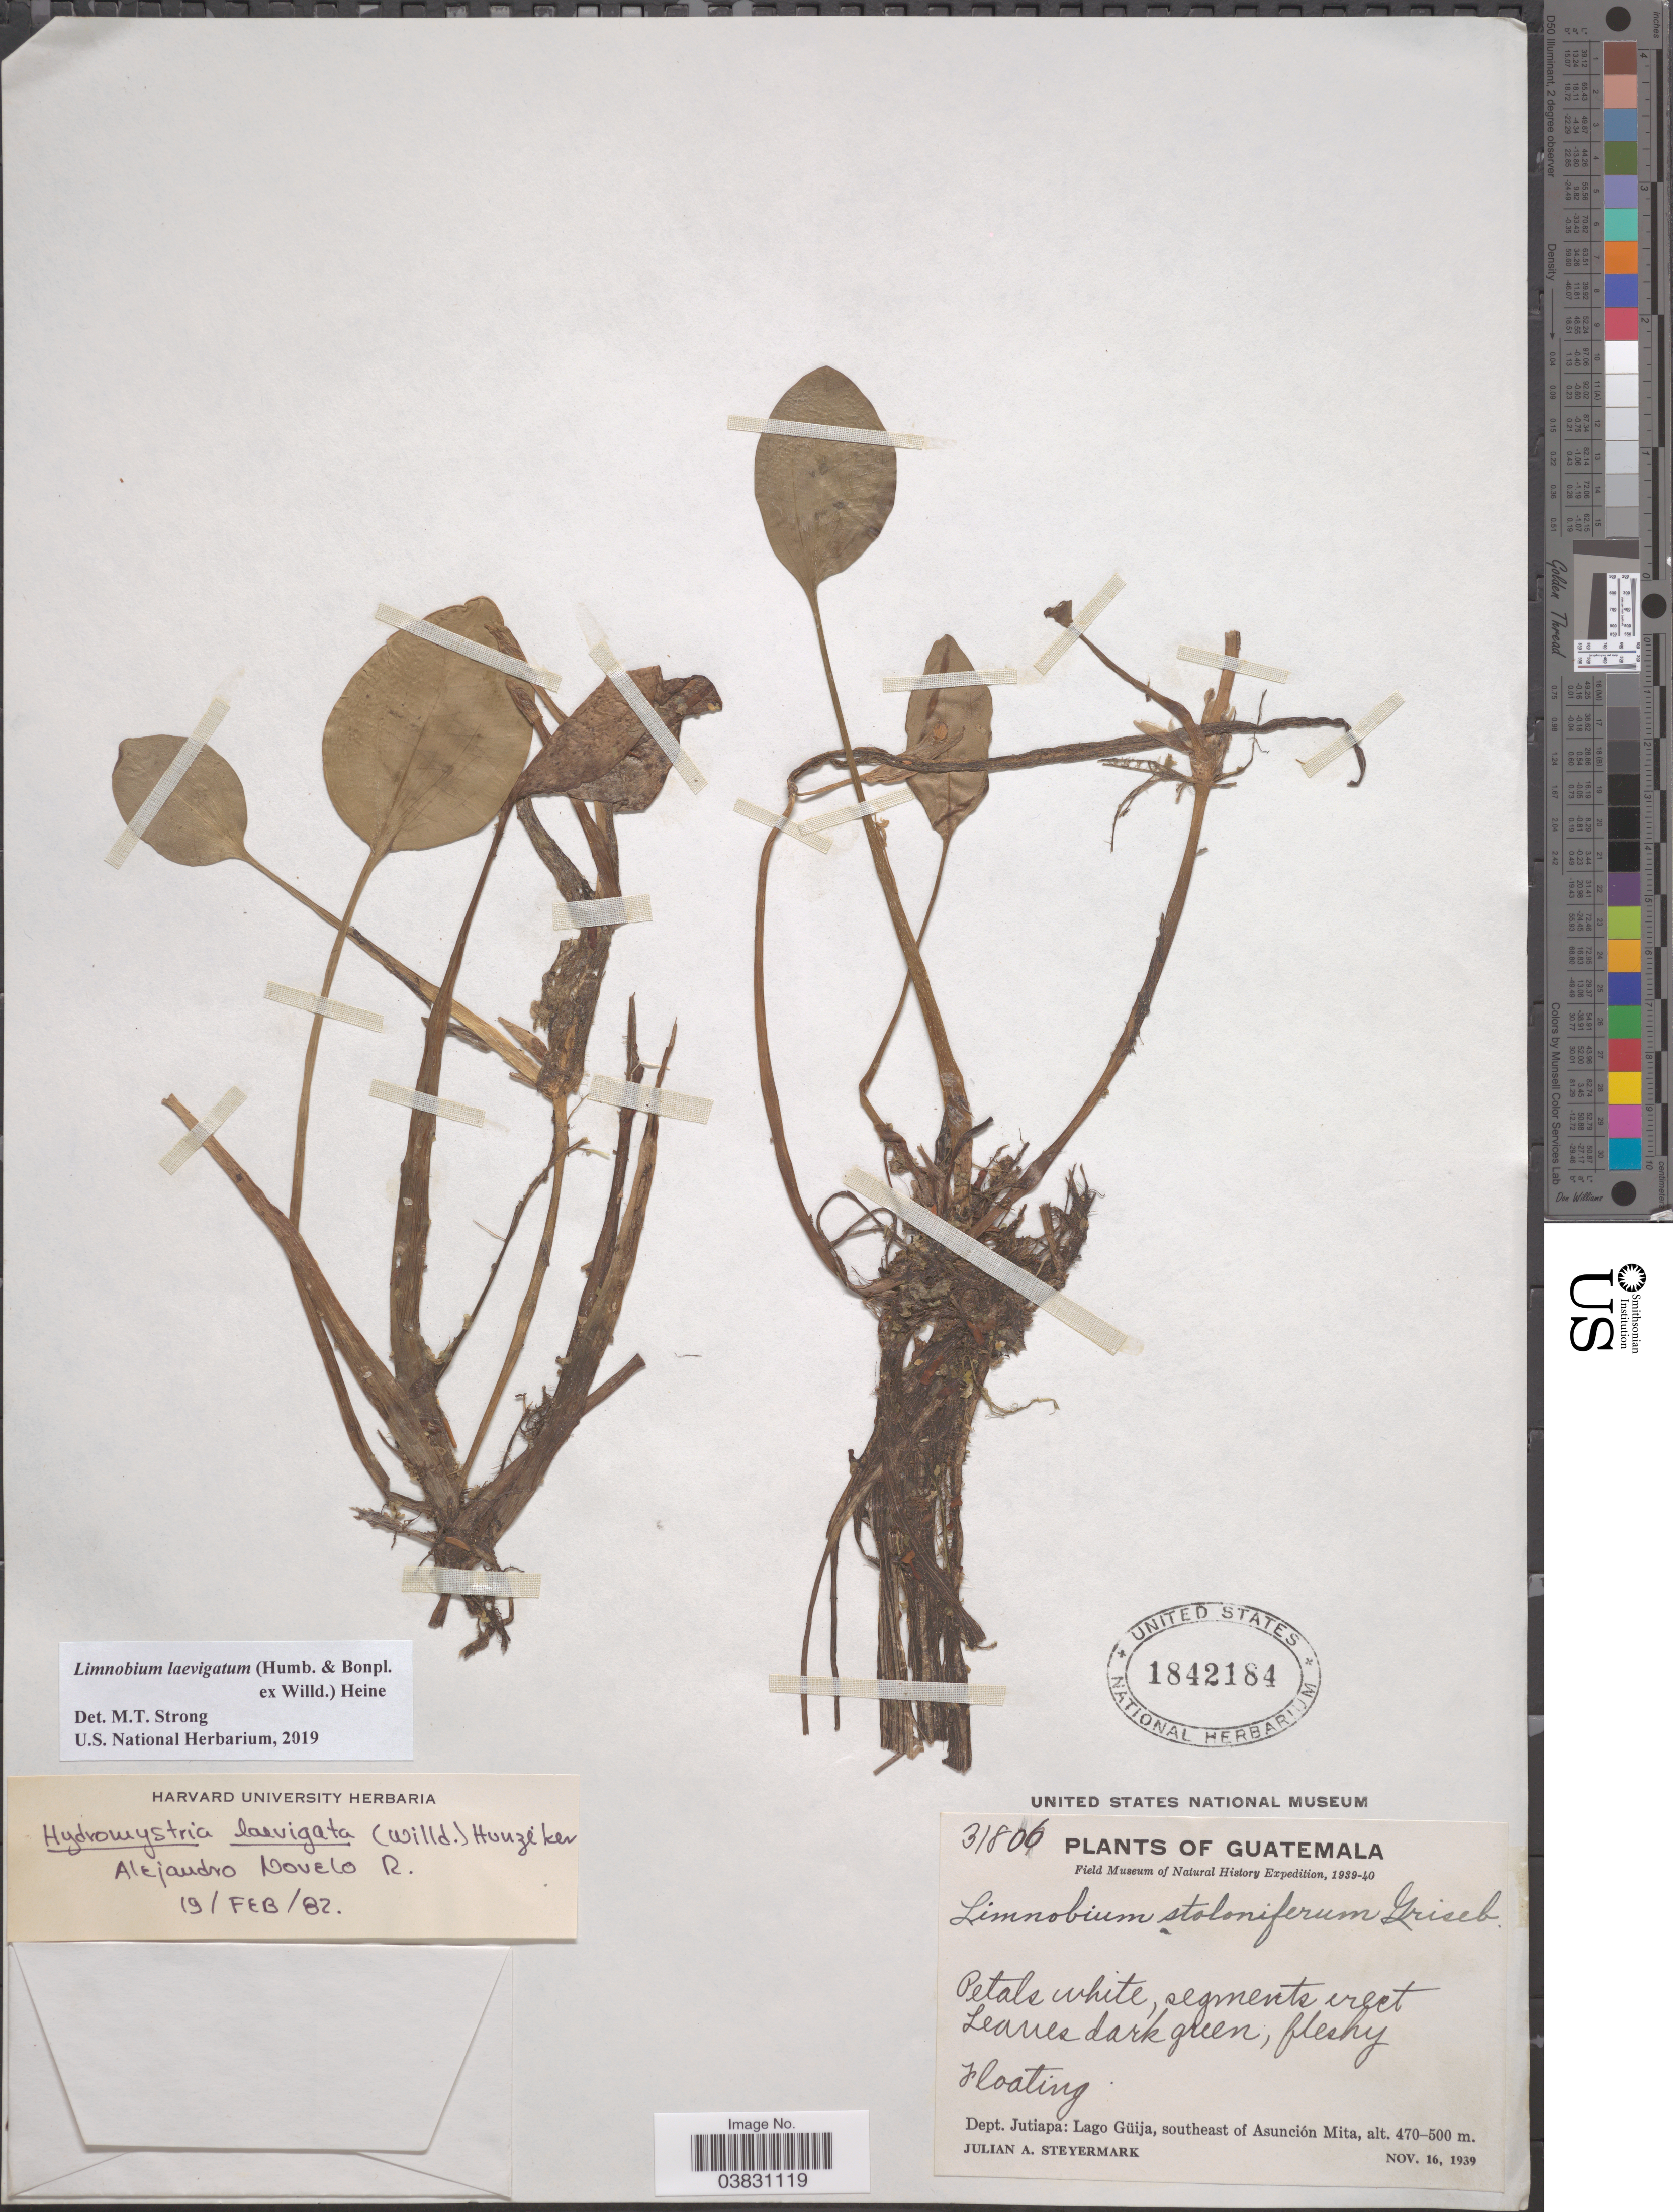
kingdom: Plantae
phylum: Tracheophyta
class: Liliopsida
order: Alismatales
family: Hydrocharitaceae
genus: Limnobium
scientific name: Limnobium laevigatum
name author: (Humb. & Bonpl. ex Willd.) Heine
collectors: J. Steyermark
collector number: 31806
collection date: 1939-11-16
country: Guatemala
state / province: Jutiapa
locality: Dept. Jutiapa: Lago Güija, southeast of Asunción Mita.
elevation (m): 470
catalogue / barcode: US 1842184